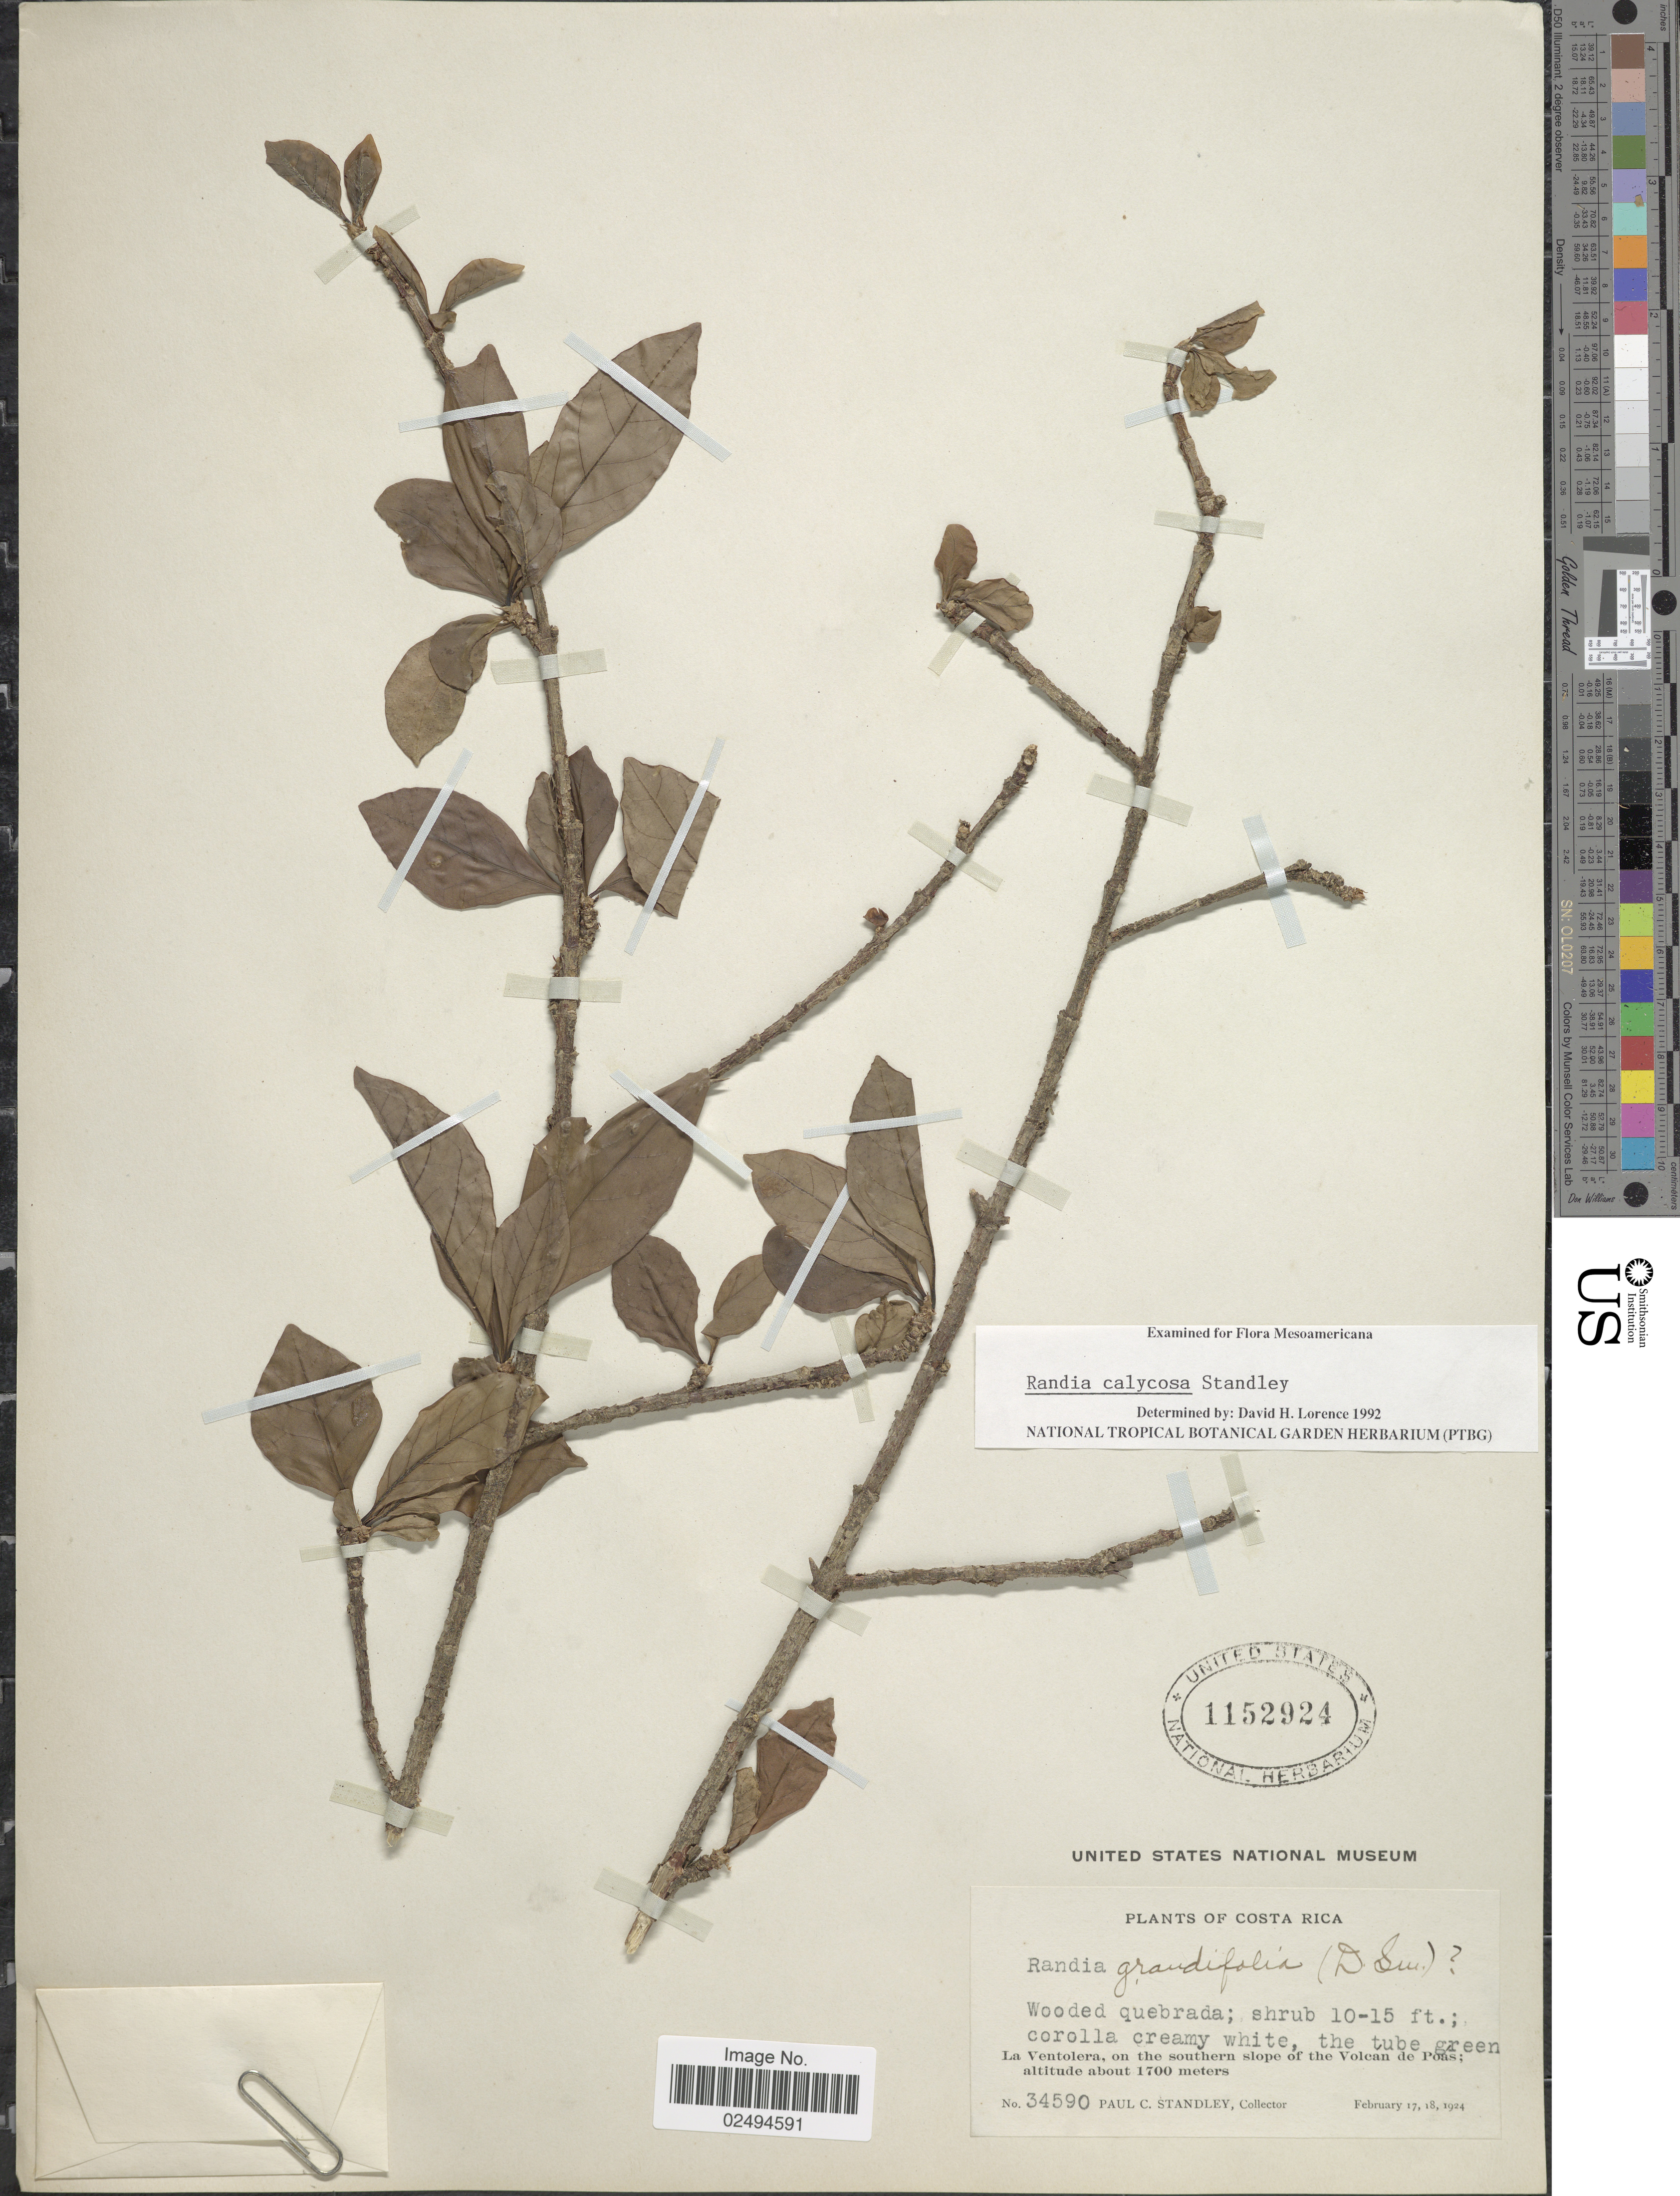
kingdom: Plantae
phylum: Tracheophyta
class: Magnoliopsida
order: Gentianales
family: Rubiaceae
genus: Randia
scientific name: Randia calycosa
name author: Standl.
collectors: P. C. Standley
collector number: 34590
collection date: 1924-02-17/1924-02-18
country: Costa Rica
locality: Wooded quebrada; La Ventoleram, on the southern slope of the Volcan de Poas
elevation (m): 1700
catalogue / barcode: US 1152924